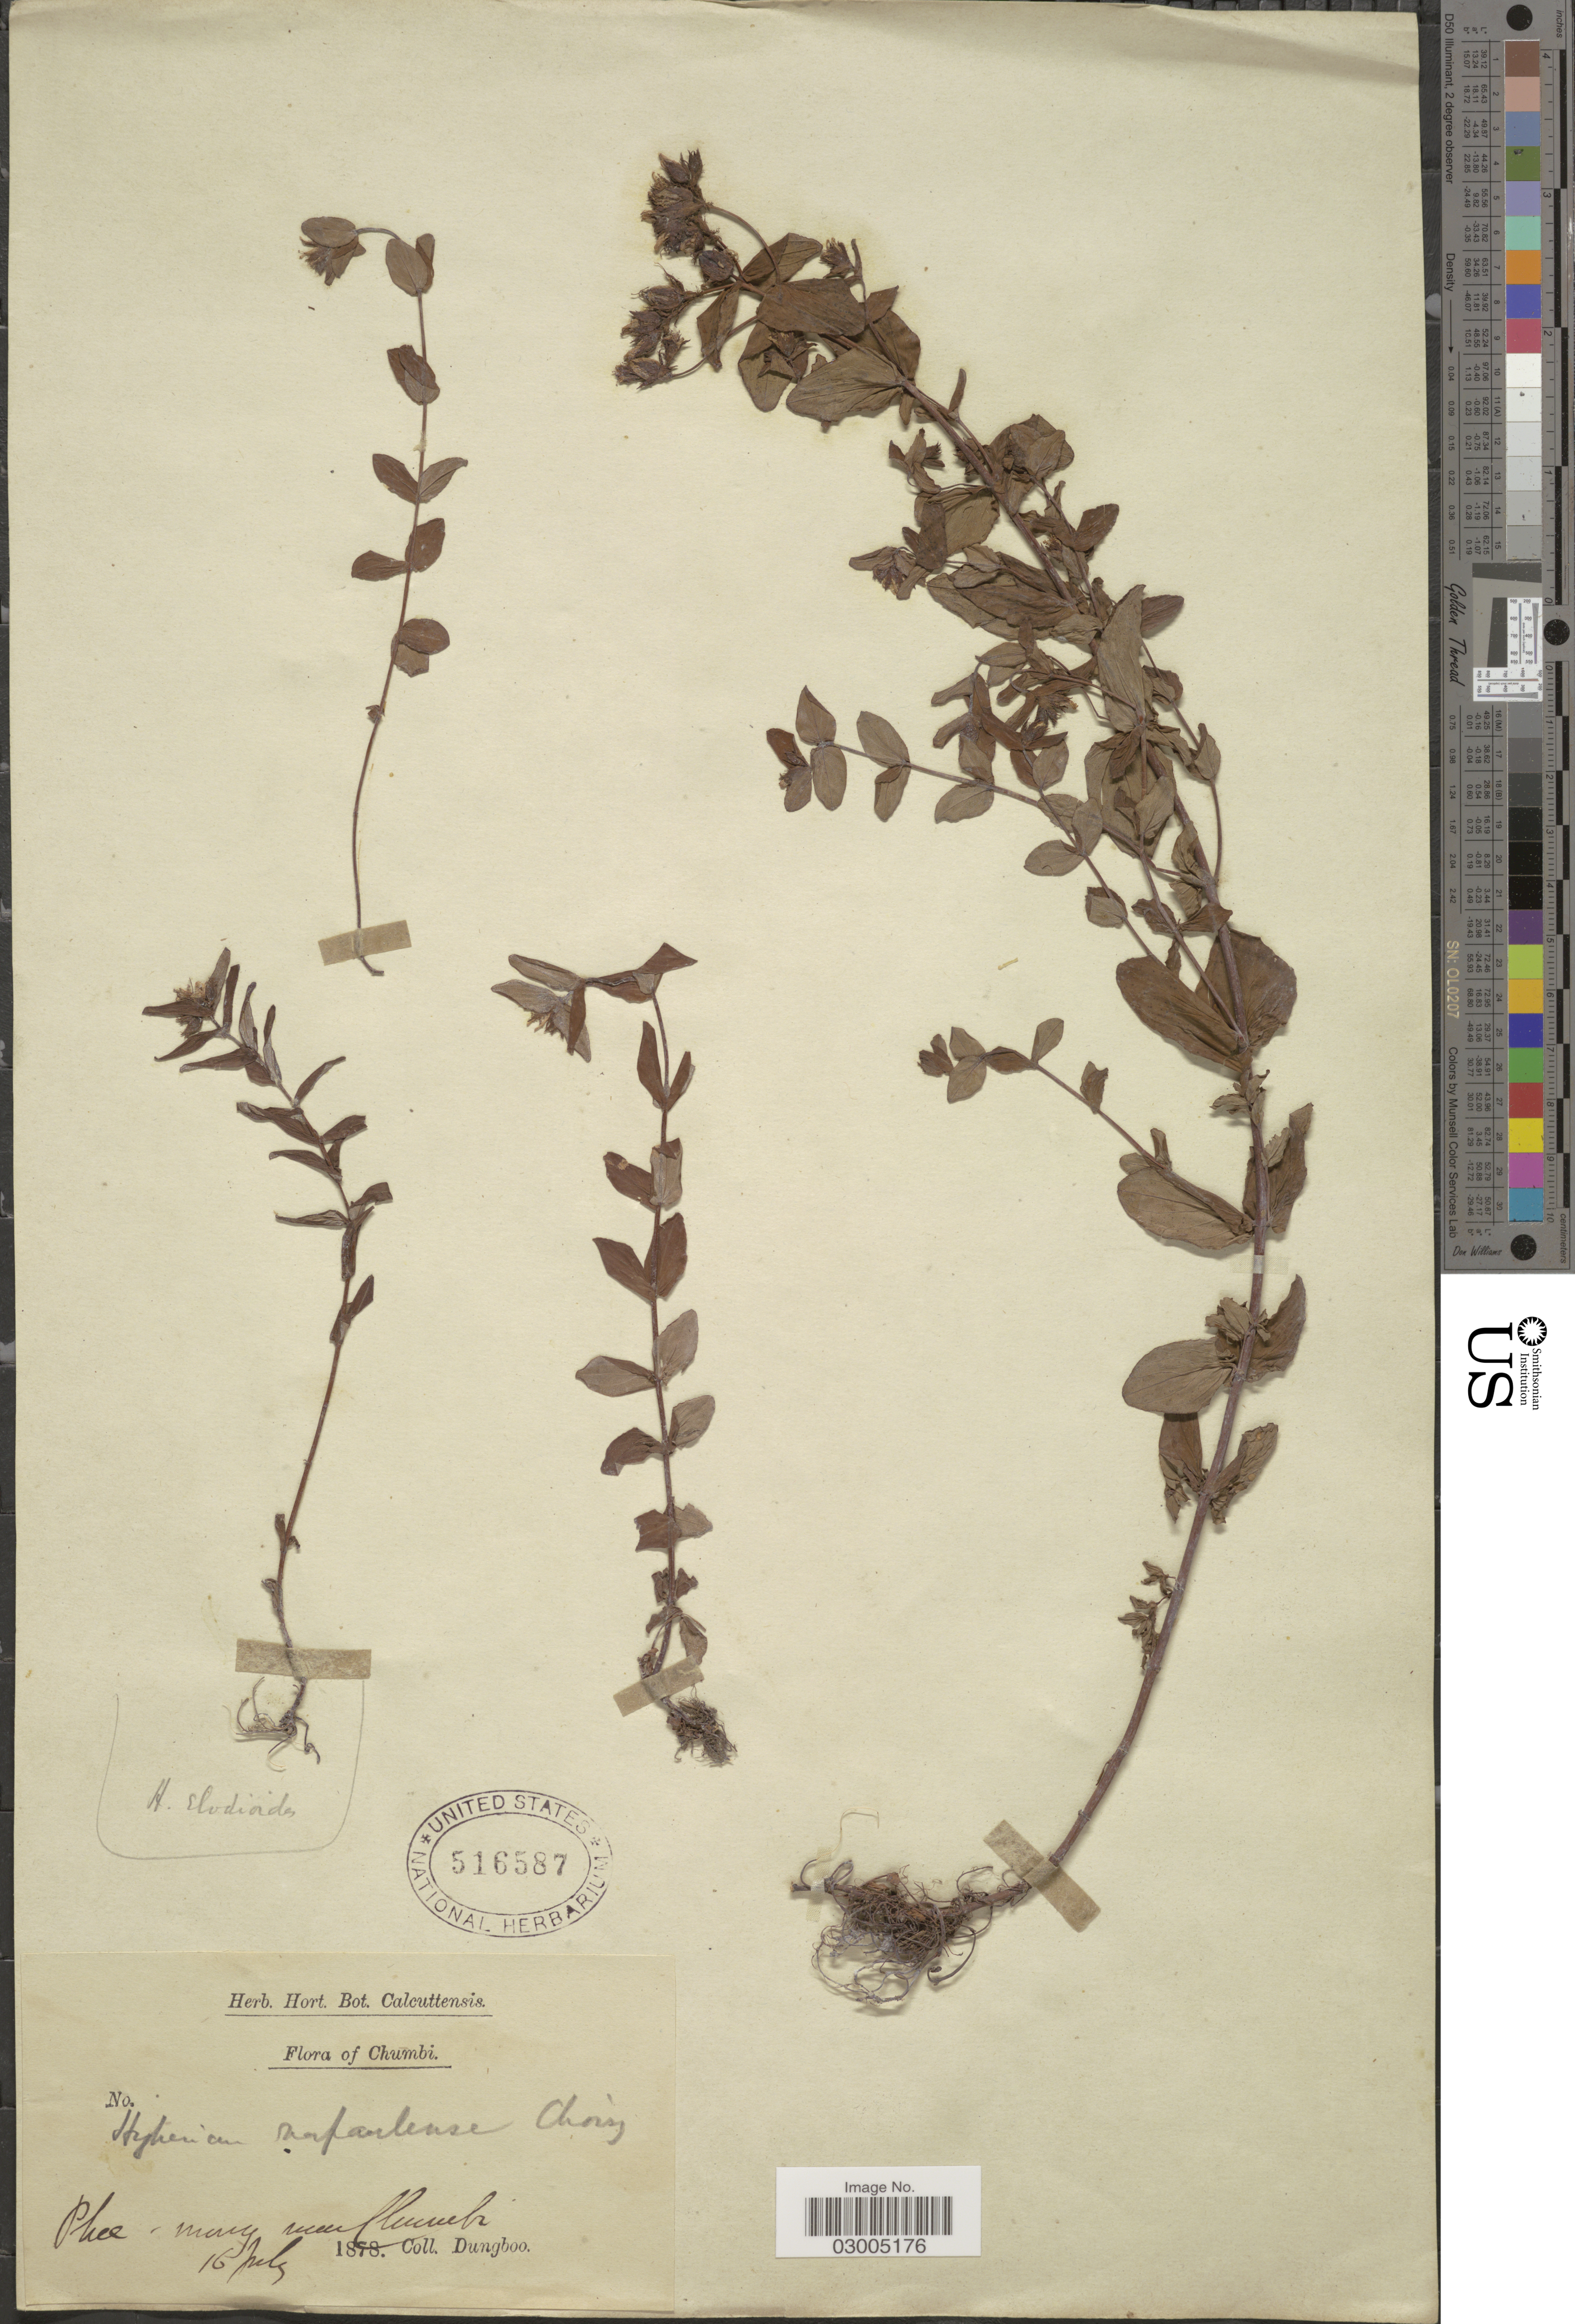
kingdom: Plantae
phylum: Tracheophyta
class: Magnoliopsida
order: Malpighiales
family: Hypericaceae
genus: Hypericum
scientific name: Hypericum himalaicum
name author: N. Robson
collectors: Dungboo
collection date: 1878-07-16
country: China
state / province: Xizang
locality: Chumbi. Phee-many near Cluevueber. [interpreted]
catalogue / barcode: US 516587